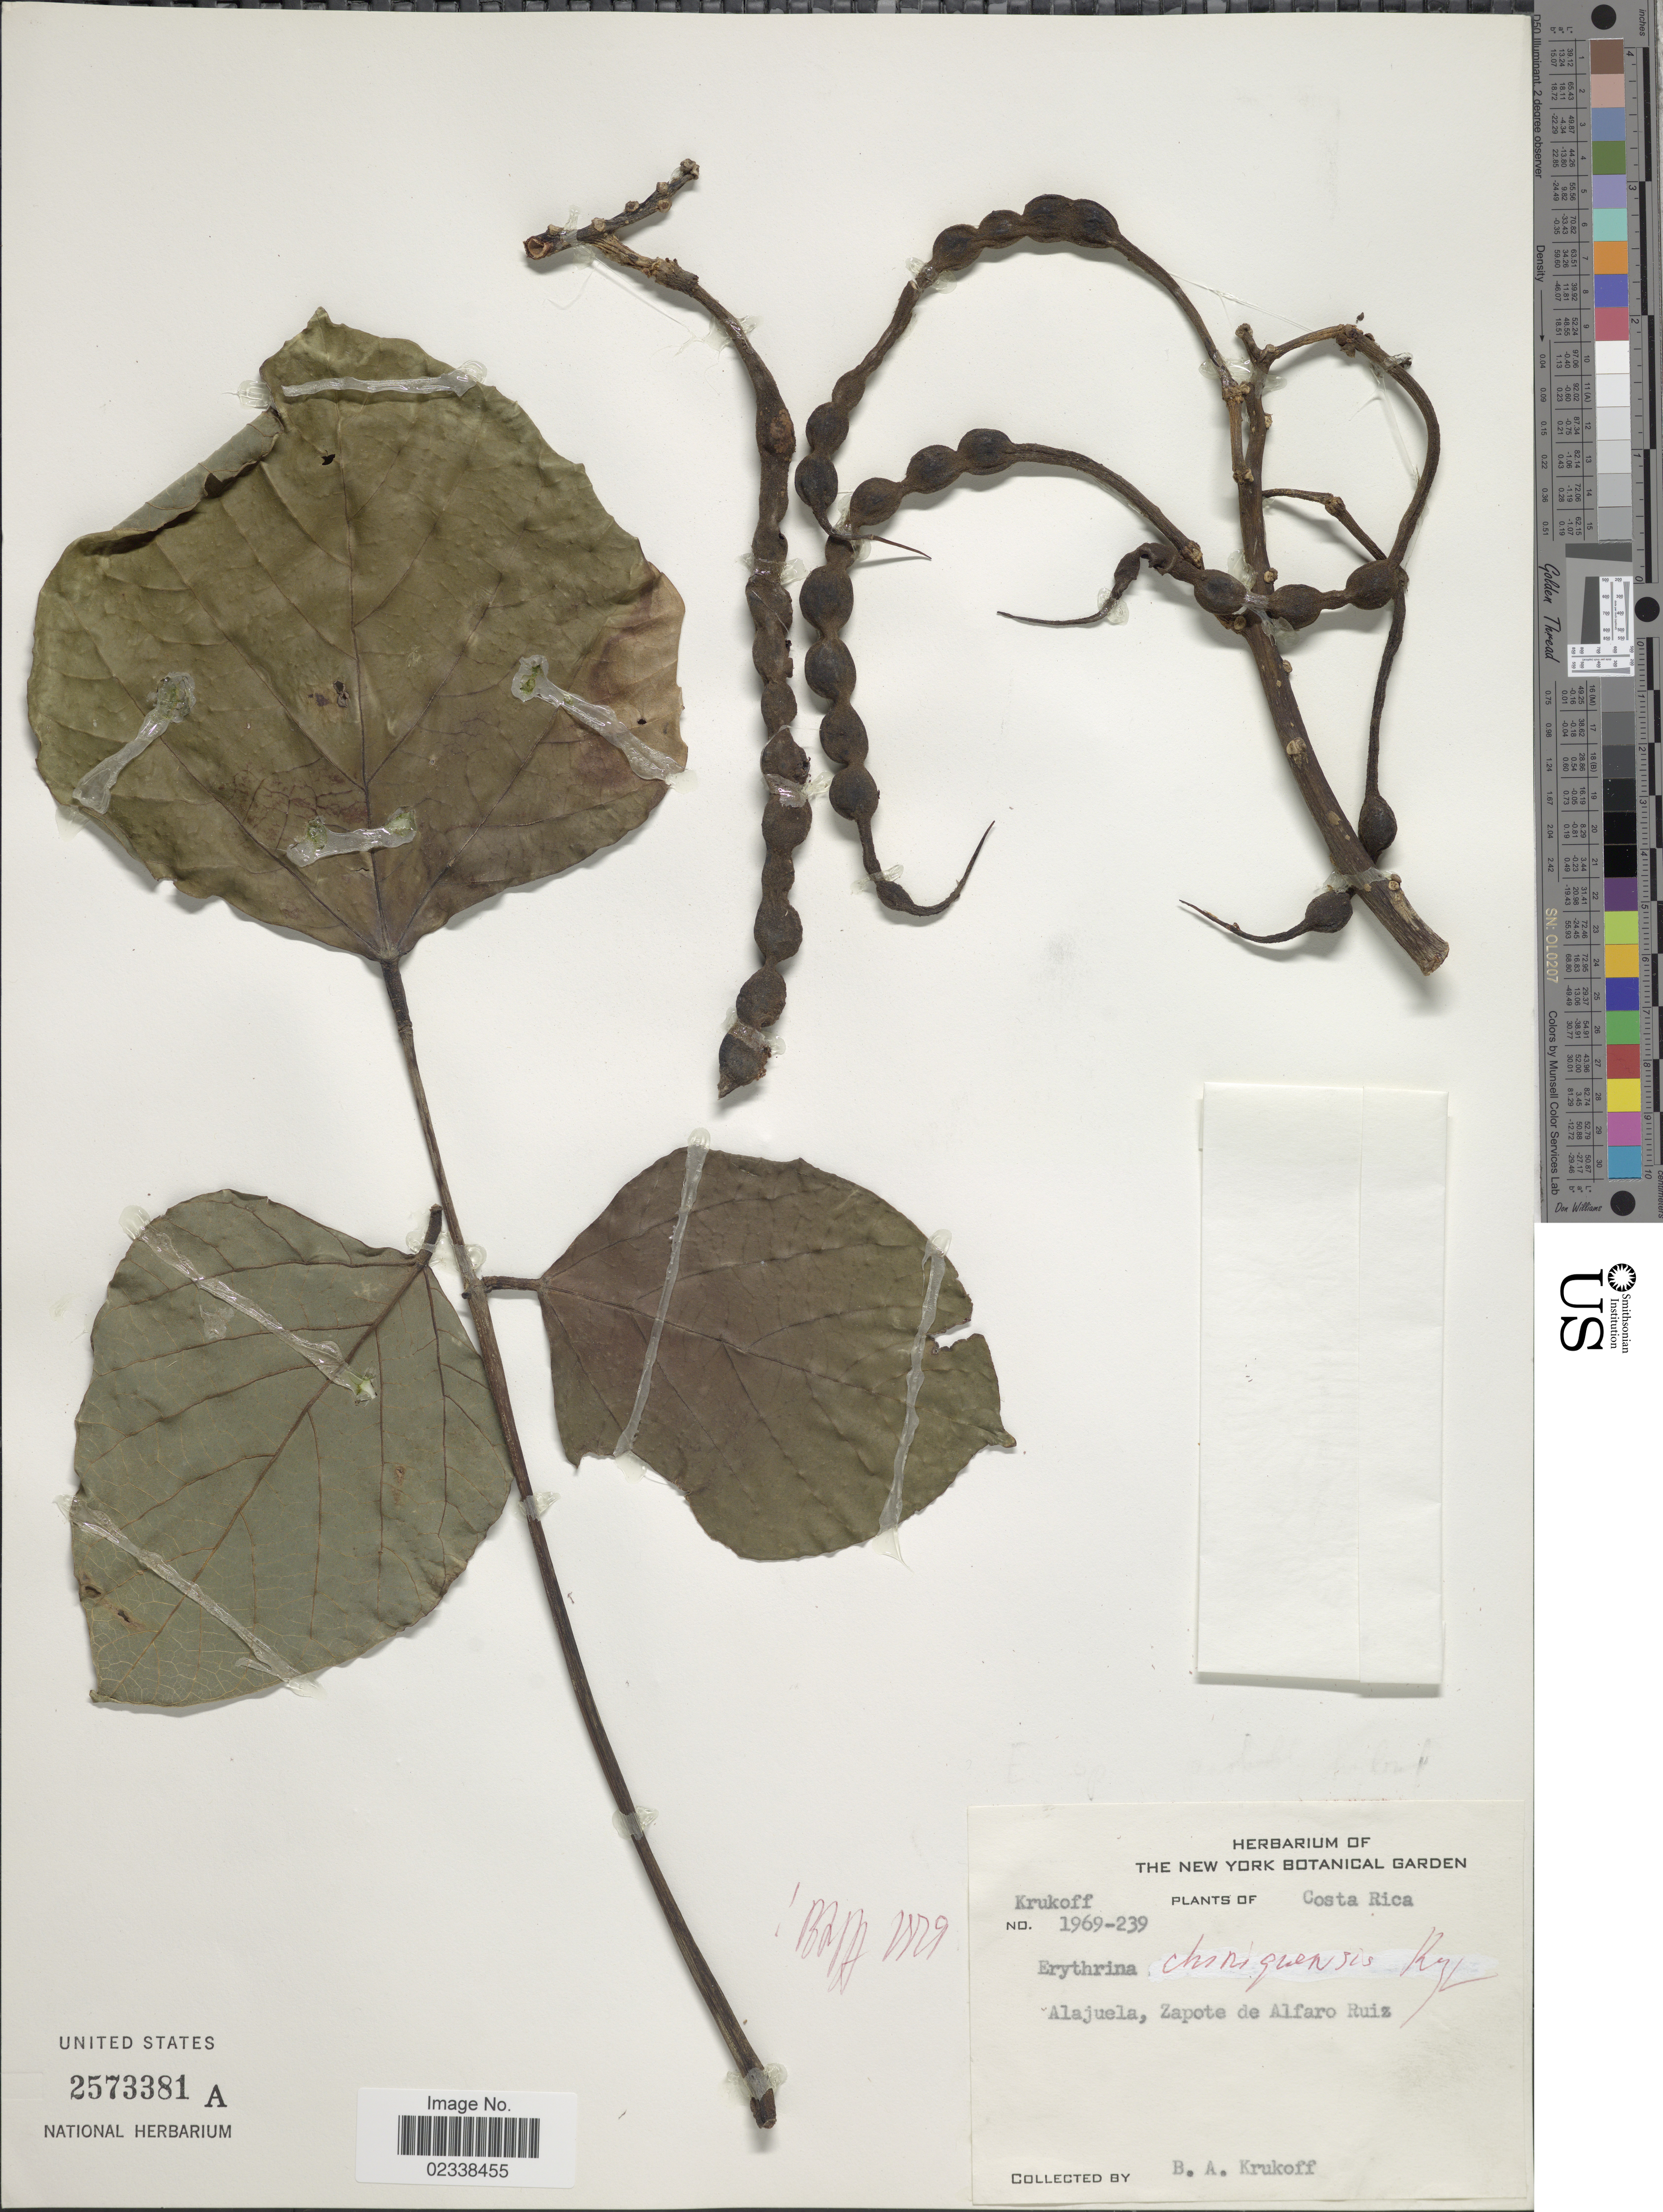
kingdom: Plantae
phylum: Tracheophyta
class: Magnoliopsida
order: Fabales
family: Fabaceae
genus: Erythrina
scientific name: Erythrina chiriquensis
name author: Krukoff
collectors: B. A. Krukoff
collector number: Krukoff 1969-239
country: Costa Rica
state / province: Alajuela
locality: Zapote de Alfaro Ruiz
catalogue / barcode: US 2573381A